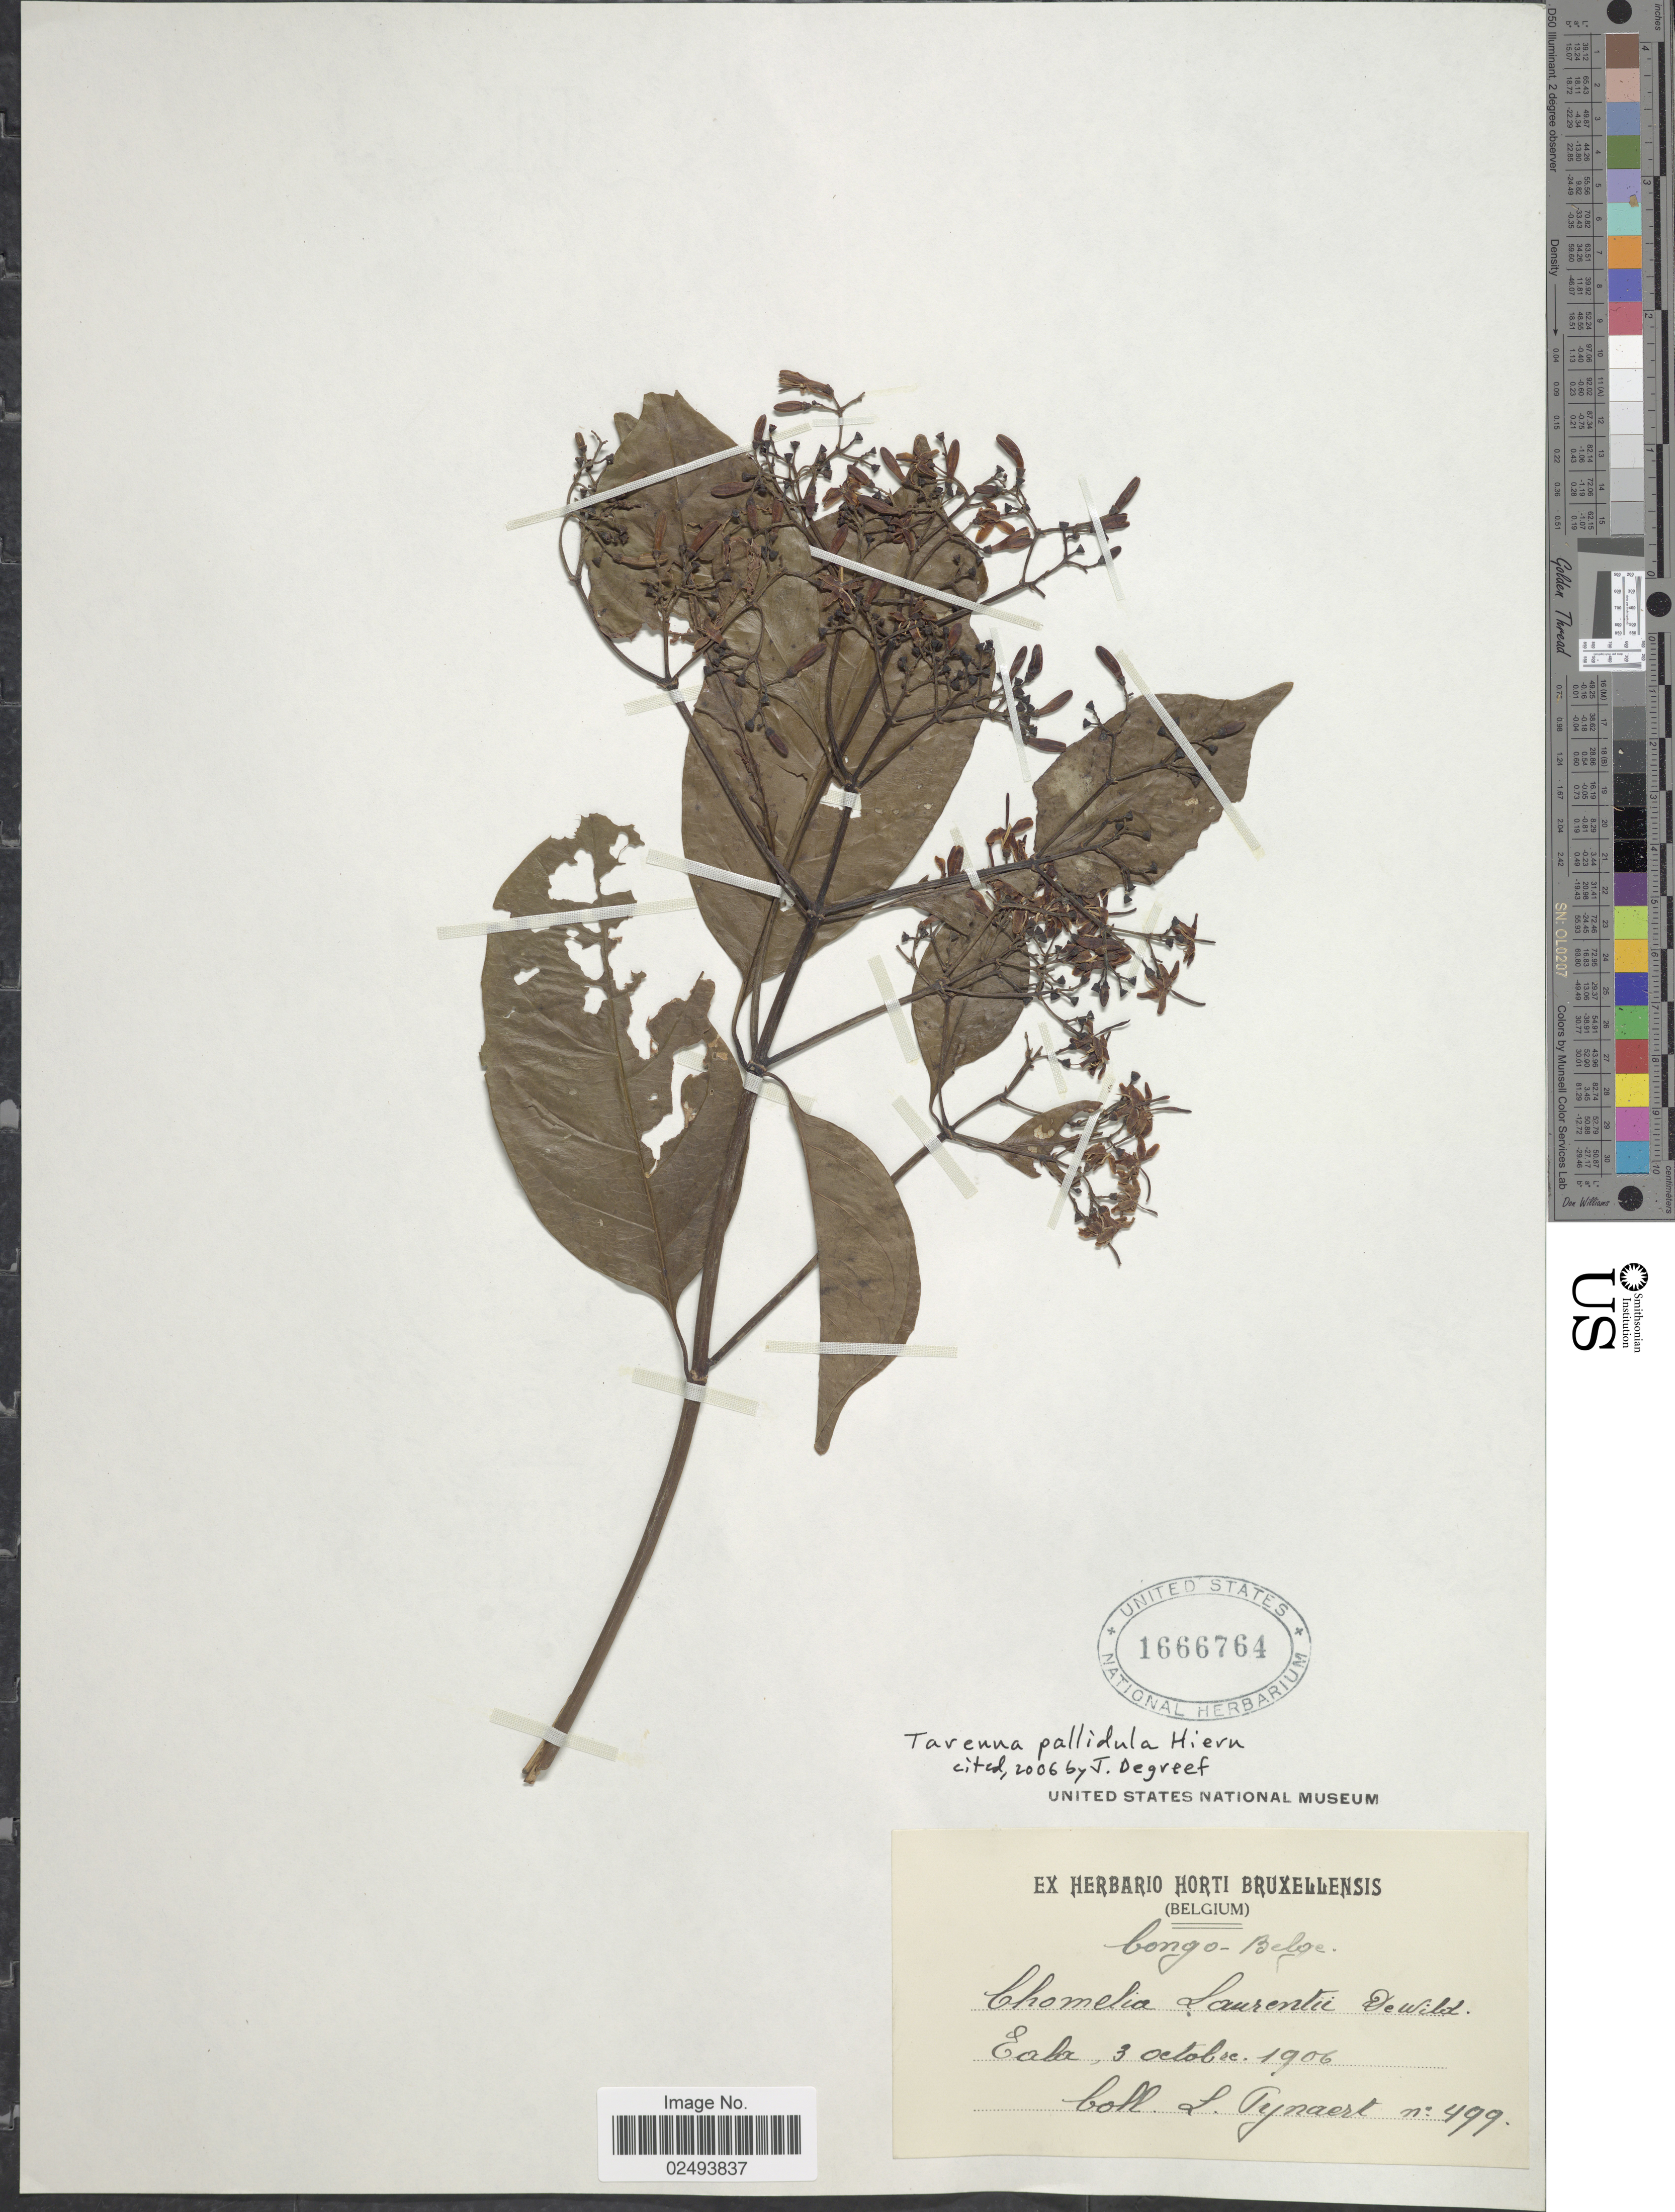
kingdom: Plantae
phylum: Tracheophyta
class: Magnoliopsida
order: Gentianales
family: Rubiaceae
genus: Tarenna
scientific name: Tarenna pallidula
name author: Hiern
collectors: L. Pynaert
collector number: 499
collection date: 1906-10-03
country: Congo, Democratic Republic of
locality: Congo-Belge. Eala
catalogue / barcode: US 1666764